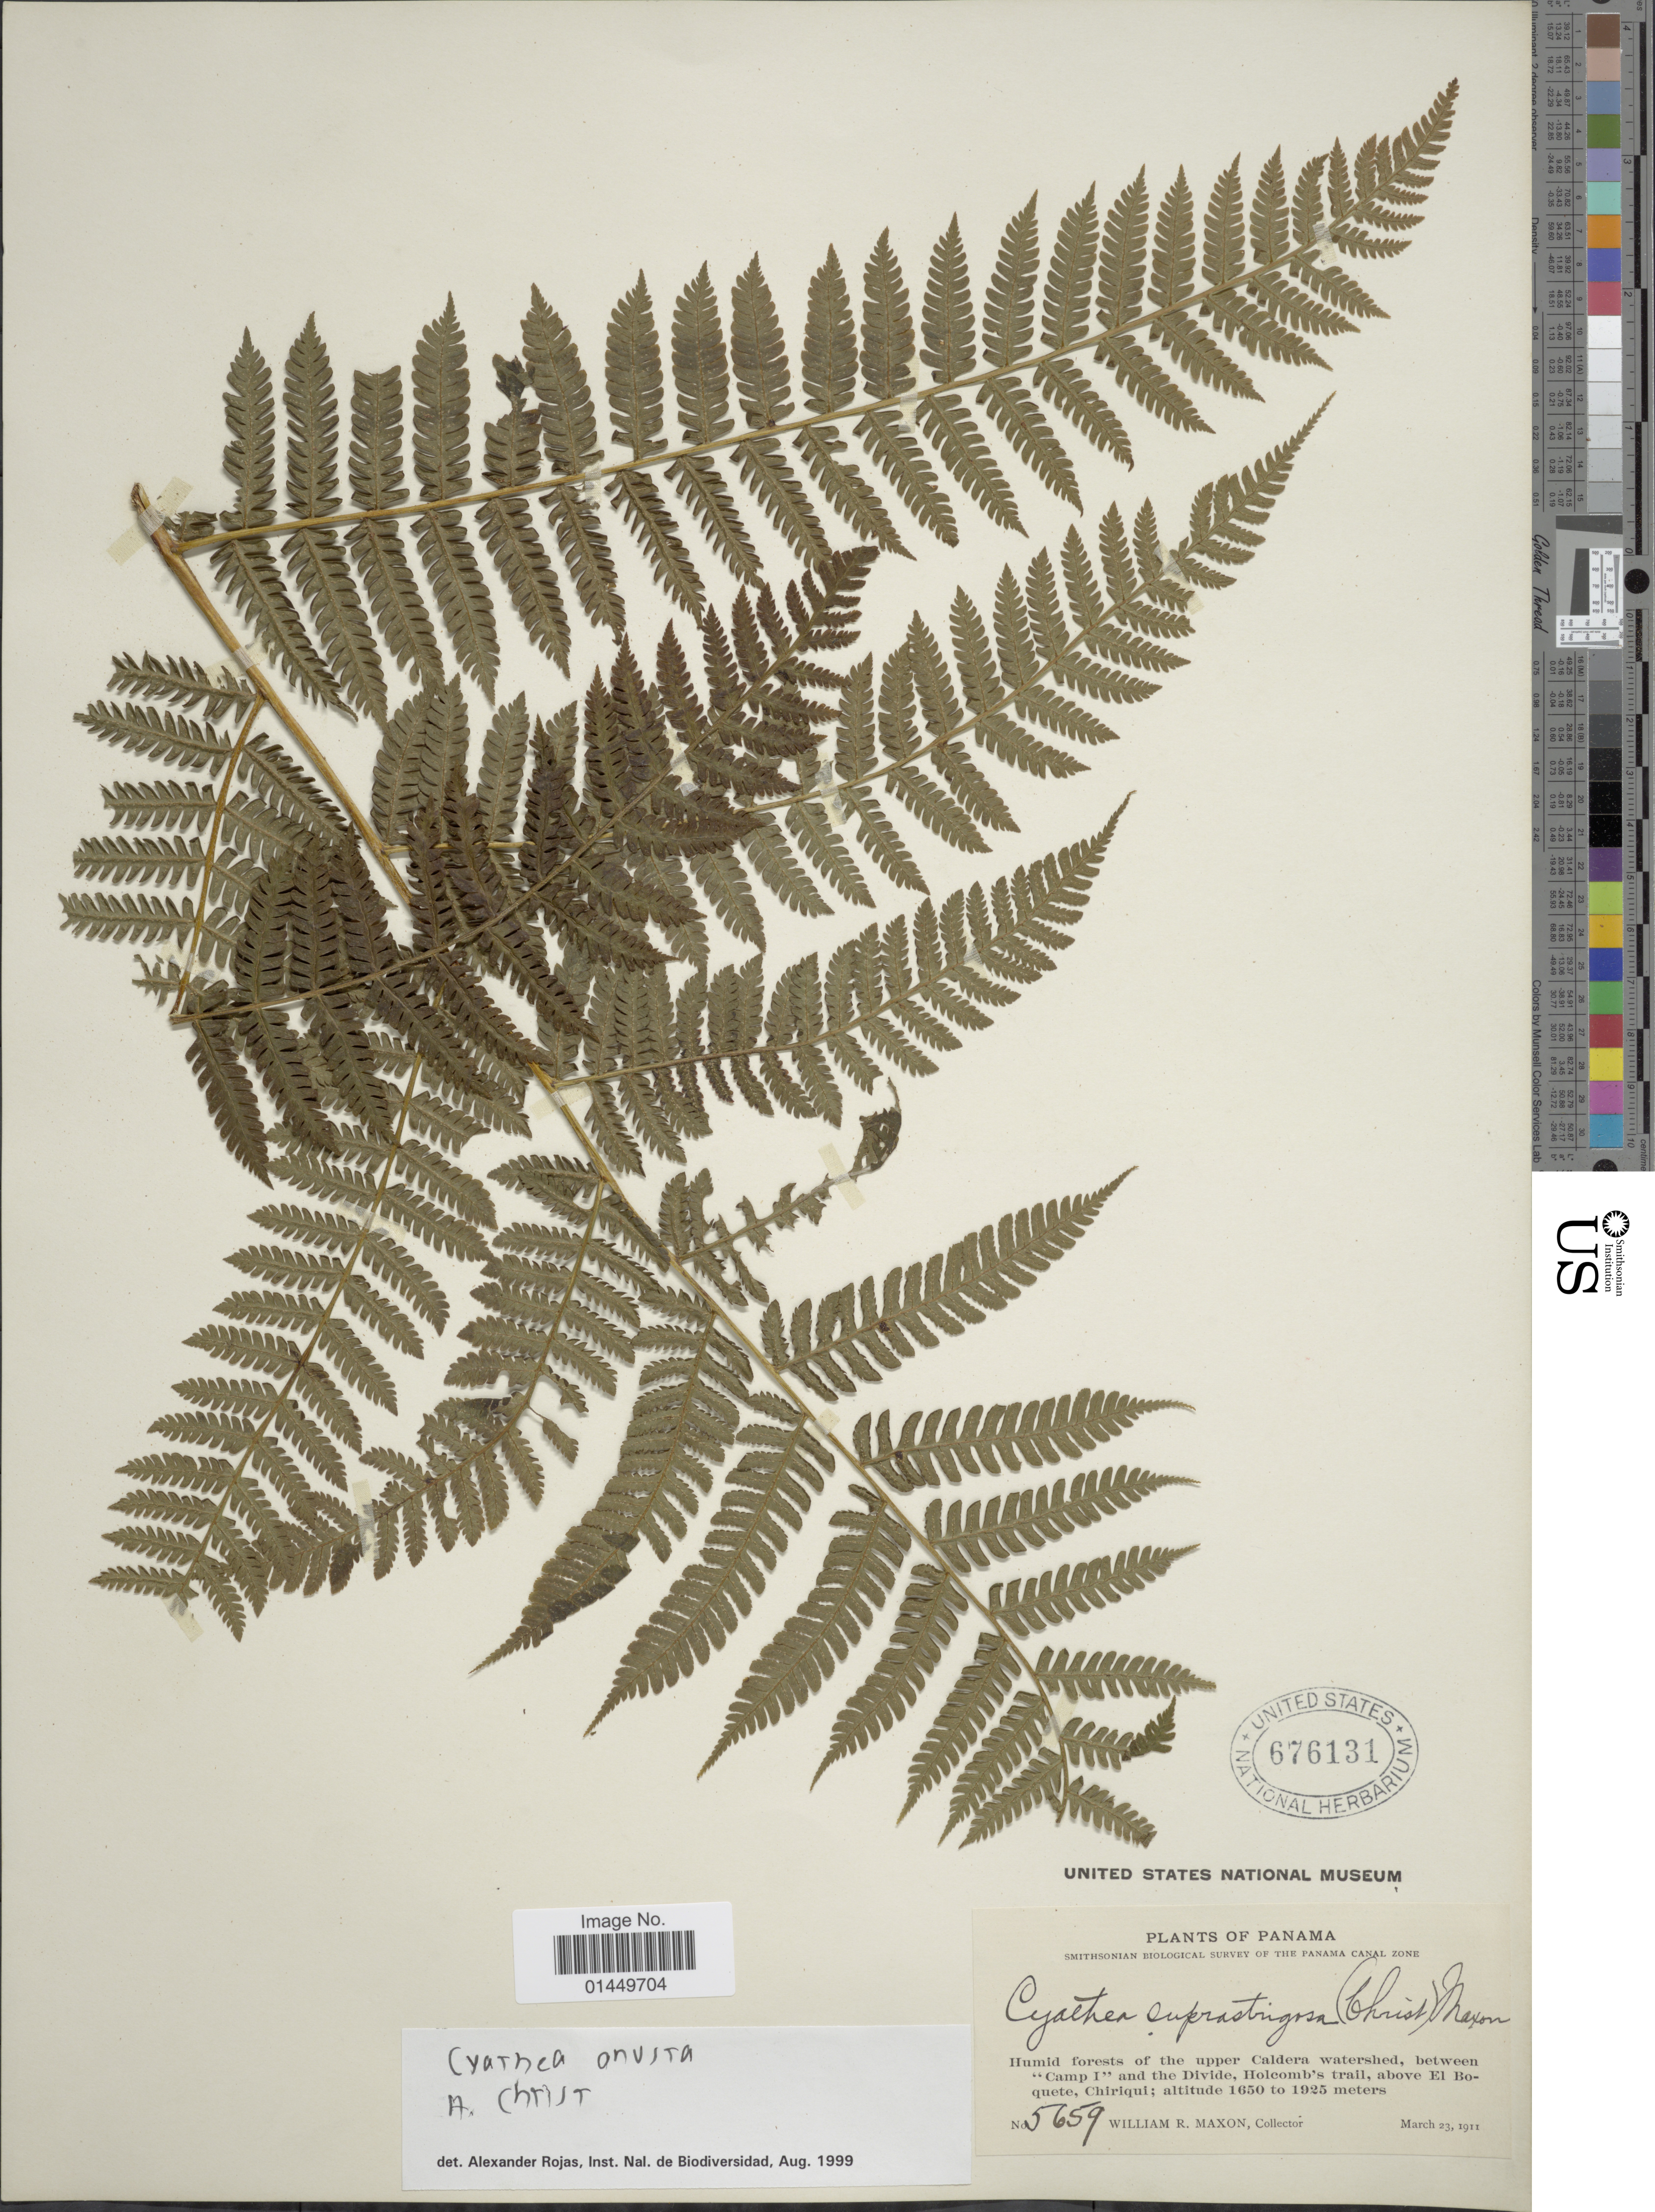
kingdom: Plantae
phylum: Tracheophyta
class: Polypodiopsida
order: Cyatheales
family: Cyatheaceae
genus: Cyathea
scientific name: Cyathea suprastrigosa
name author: (Christ) Maxon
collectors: W. R. Maxon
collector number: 5659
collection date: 1911-03-23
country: Panama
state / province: Chiriqui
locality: Humid forests of upper Caldera watershed, between "Camp 1" and the Divide, Holcomb's trail, above El Boquete, Chiriqui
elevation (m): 1650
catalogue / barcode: US 676131